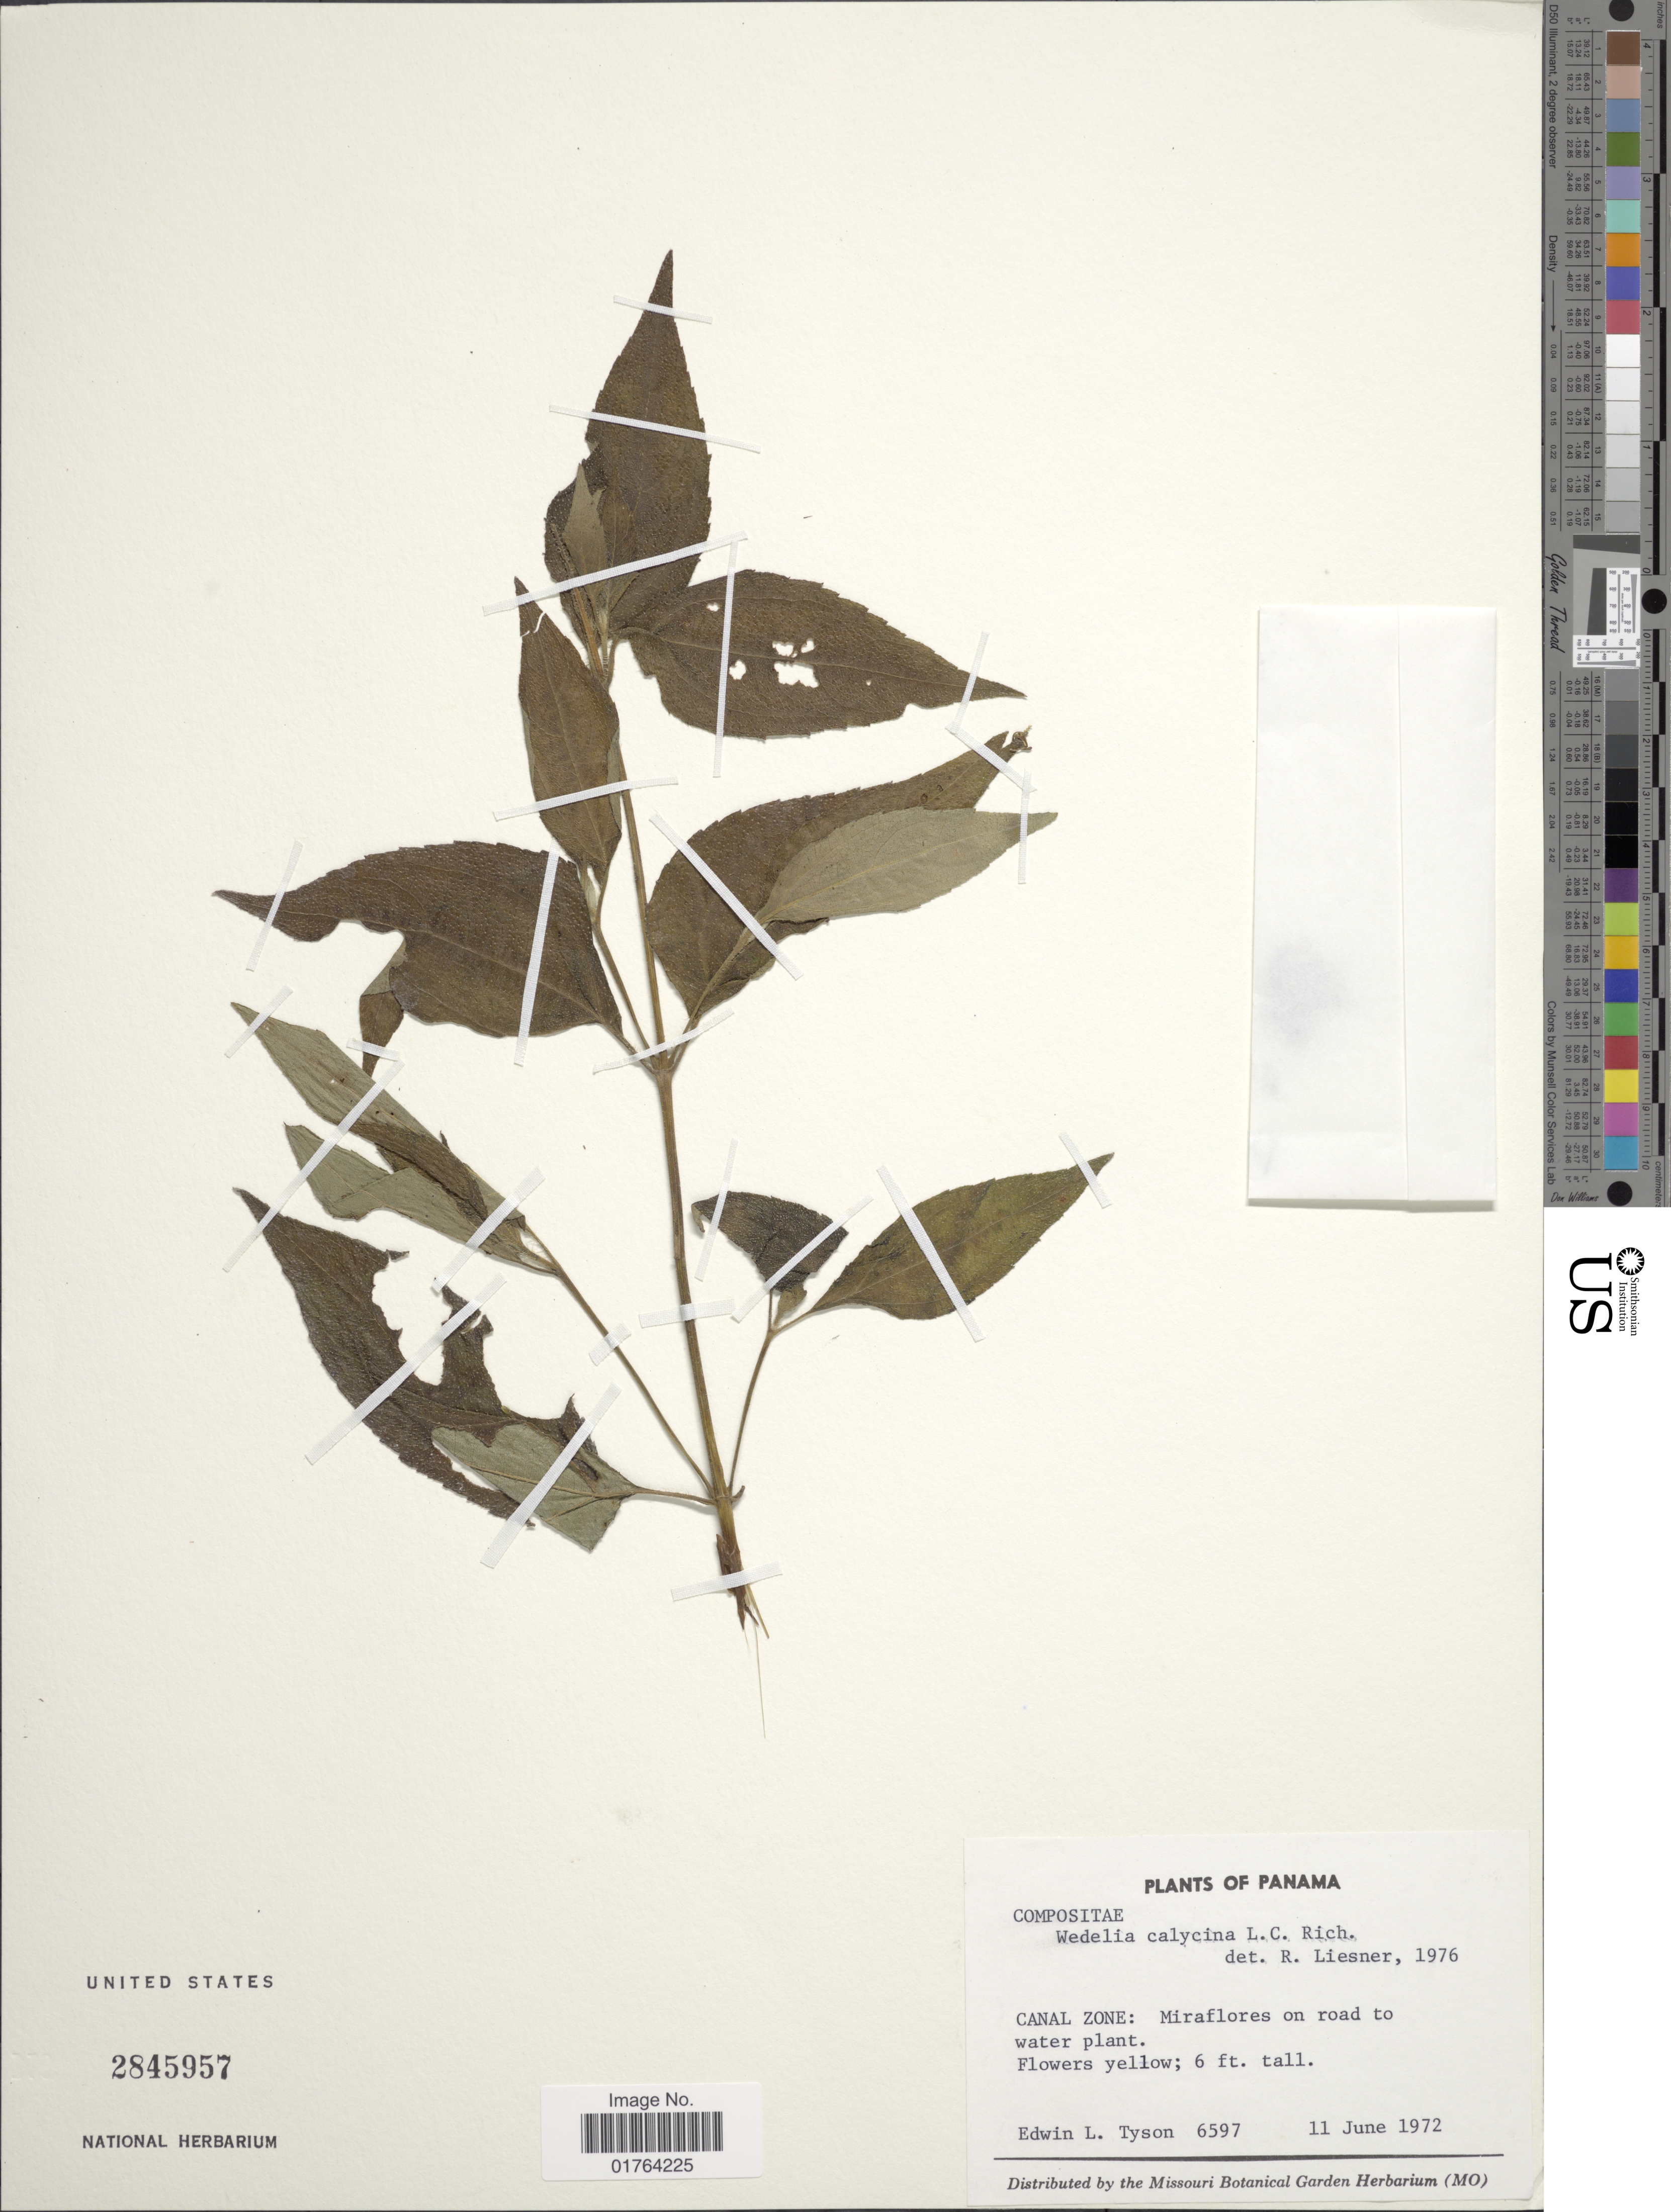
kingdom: Plantae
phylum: Tracheophyta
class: Magnoliopsida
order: Asterales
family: Asteraceae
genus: Wedelia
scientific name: Wedelia calycina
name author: Rich.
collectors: E. L. Tyson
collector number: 6597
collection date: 1972-06-11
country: Panama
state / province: Panamá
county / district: Canal Zone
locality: Canal Zone: Miraflores on road to water plant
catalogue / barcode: US 2845957